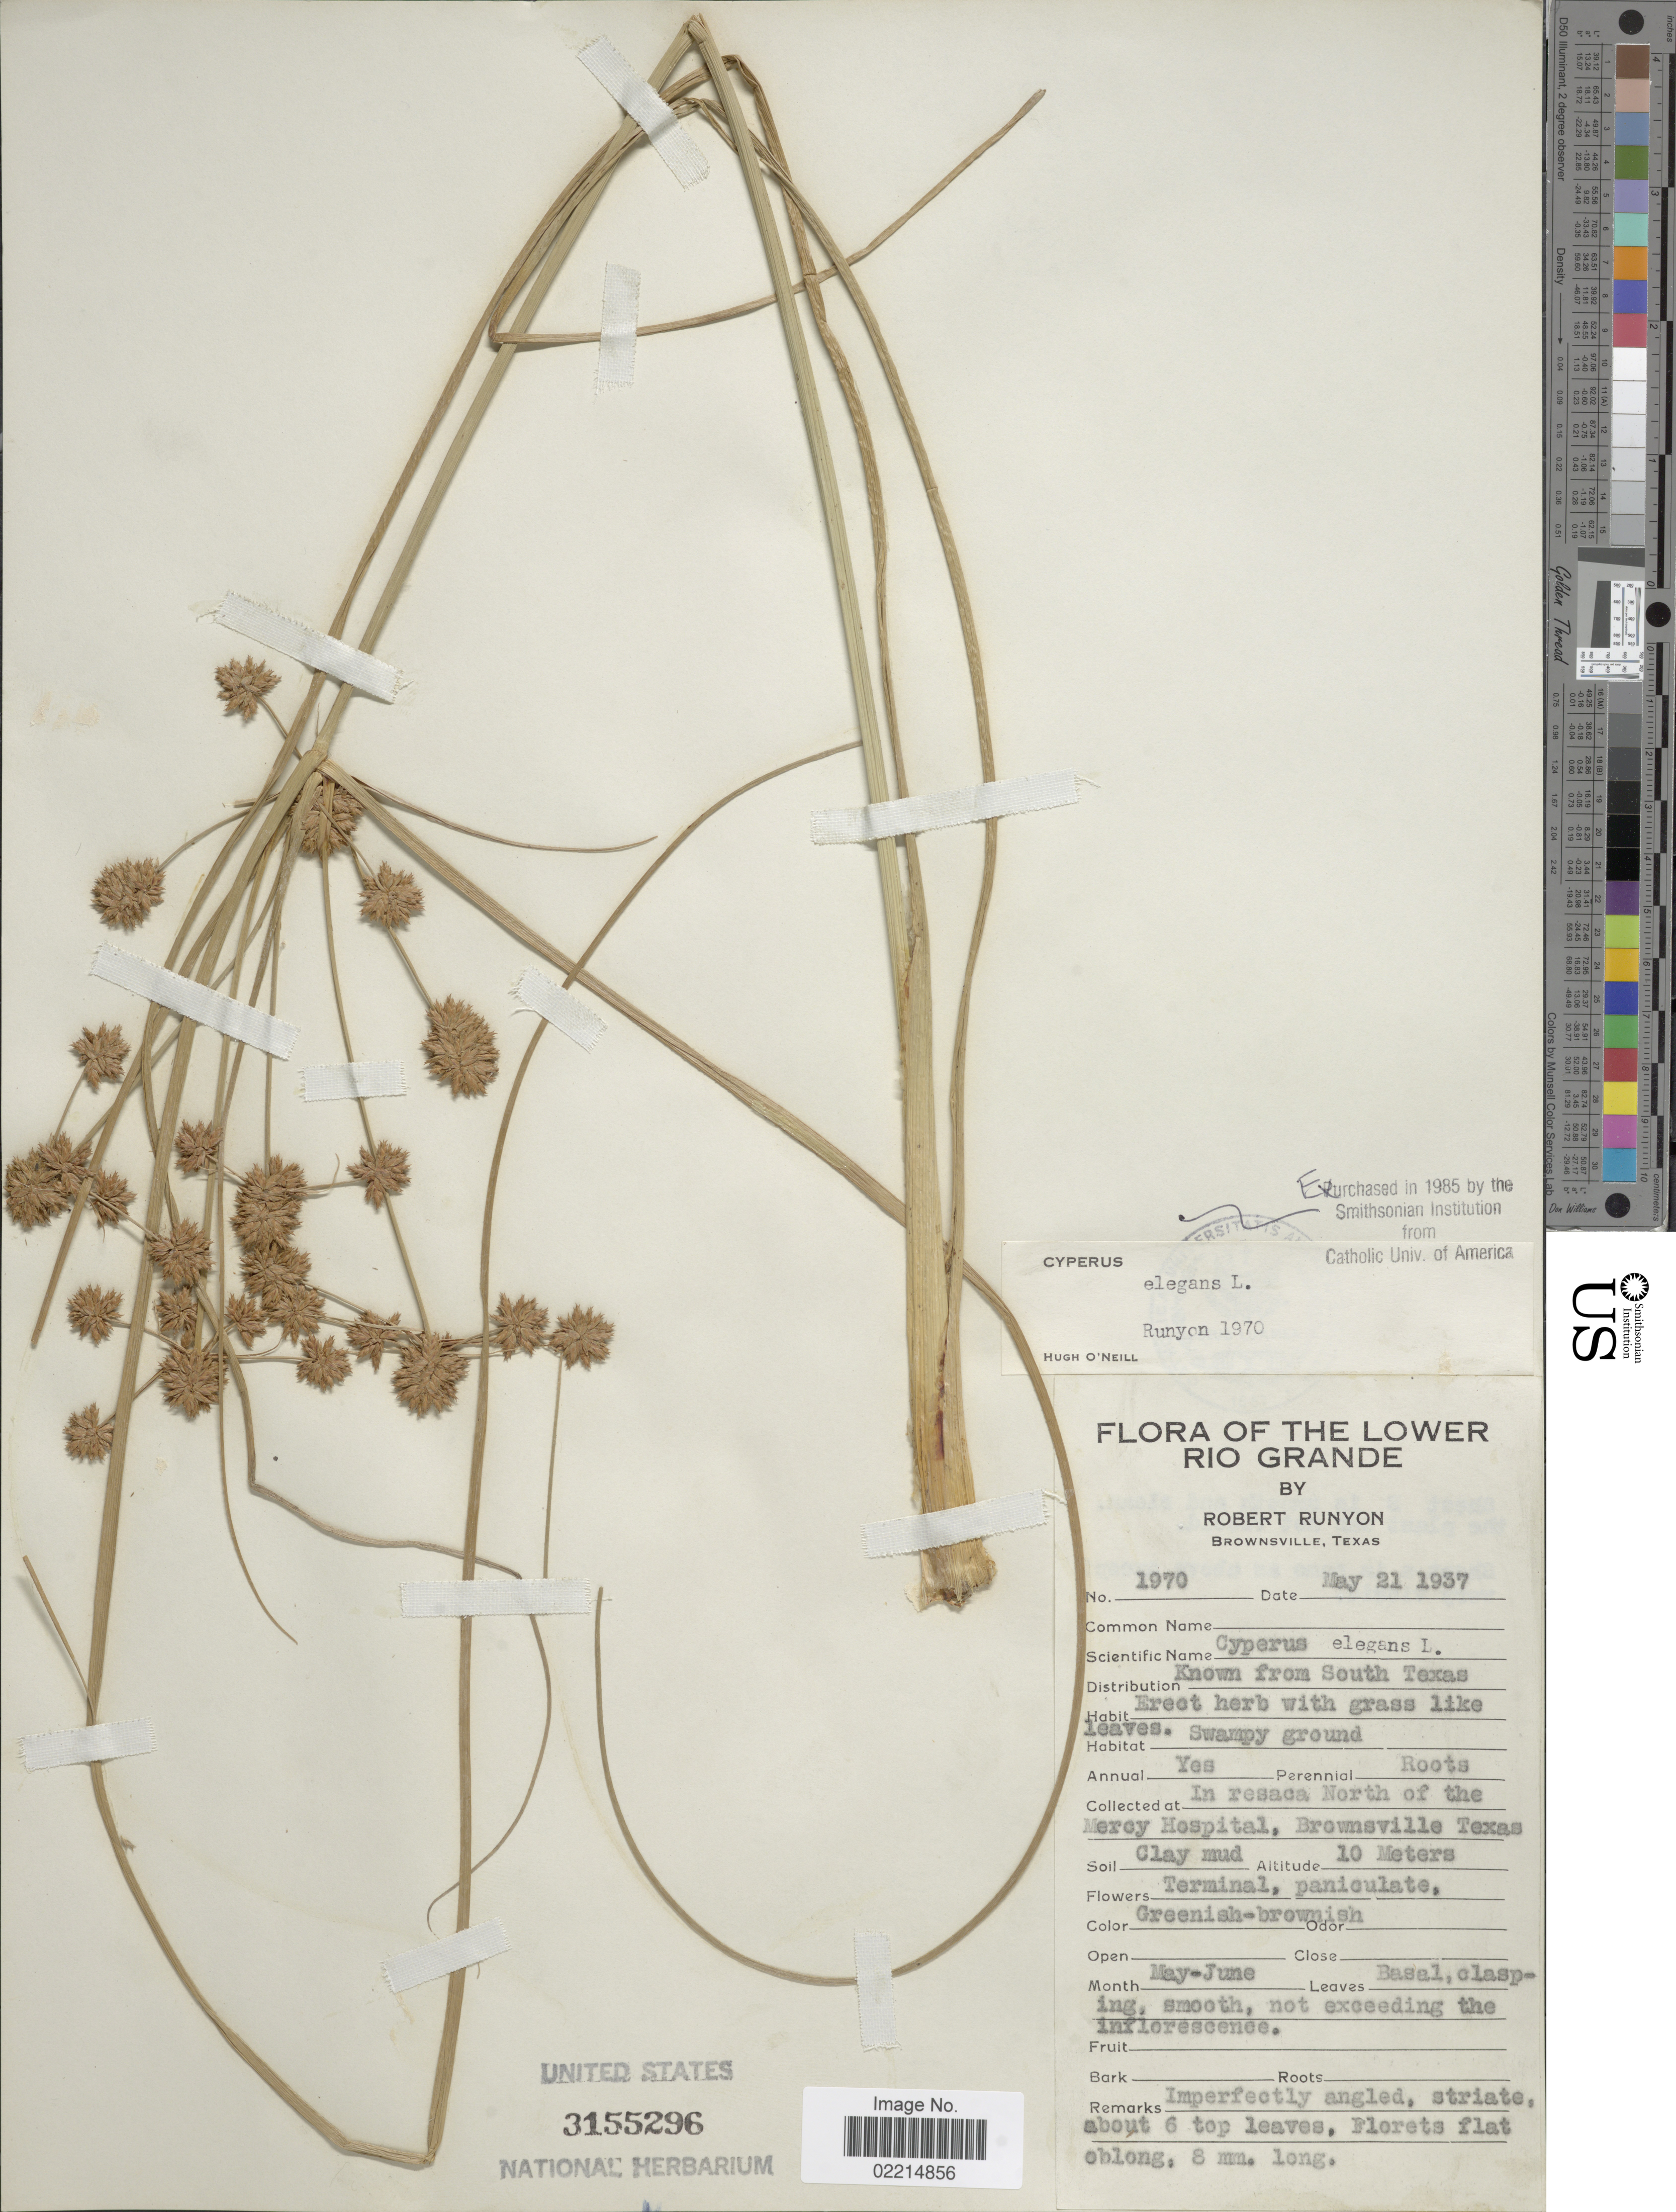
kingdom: Plantae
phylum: Tracheophyta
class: Liliopsida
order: Poales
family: Cyperaceae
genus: Cyperus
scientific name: Cyperus elegans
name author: L.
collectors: R. Runyon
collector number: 1970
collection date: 1937-05-21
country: United States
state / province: Texas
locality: In resaca North of the Mercy Hospital, Brownsville, Lower Rio Grande, South Texas [unsure placement]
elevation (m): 10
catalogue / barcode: US 3155296